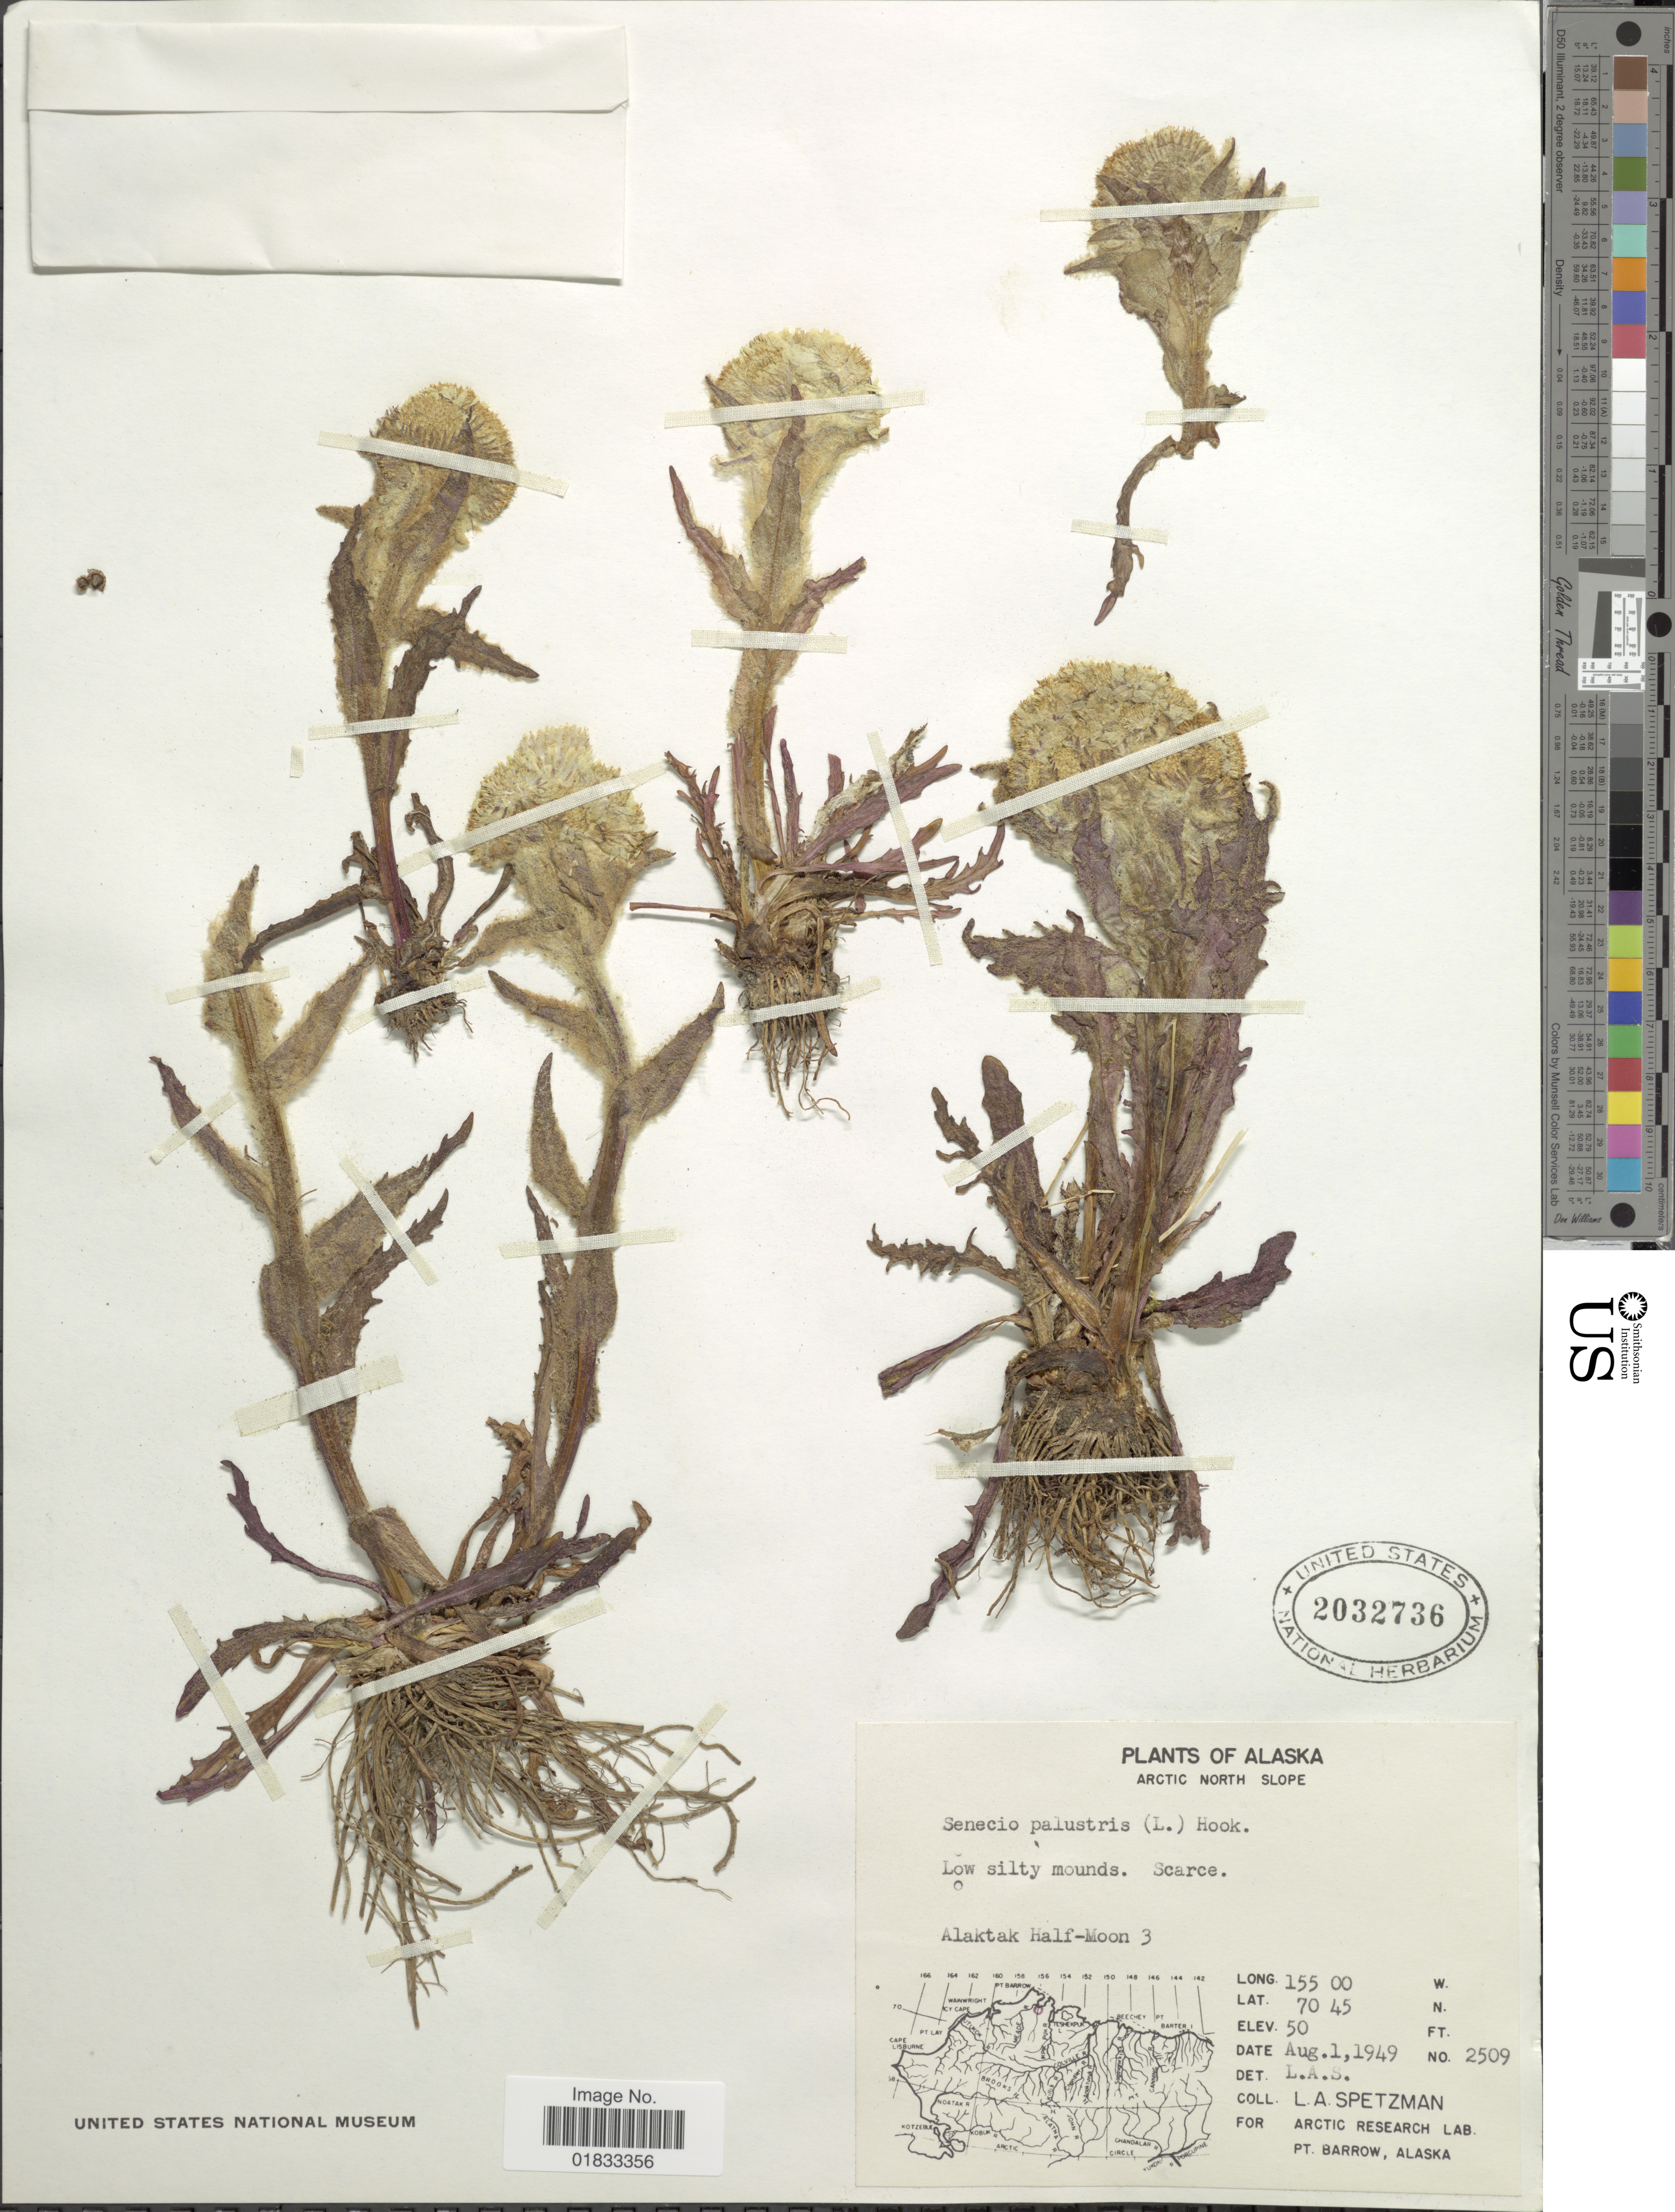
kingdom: Plantae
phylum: Tracheophyta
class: Magnoliopsida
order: Asterales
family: Asteraceae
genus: Tephroseris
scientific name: Tephroseris palustris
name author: (L.) Rchb.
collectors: L. Spetzman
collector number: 2509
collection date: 1949-08-01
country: United States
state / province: Alaska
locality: Arctic North Slope, Alaktak Half Moon 3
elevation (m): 15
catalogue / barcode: US 2032736